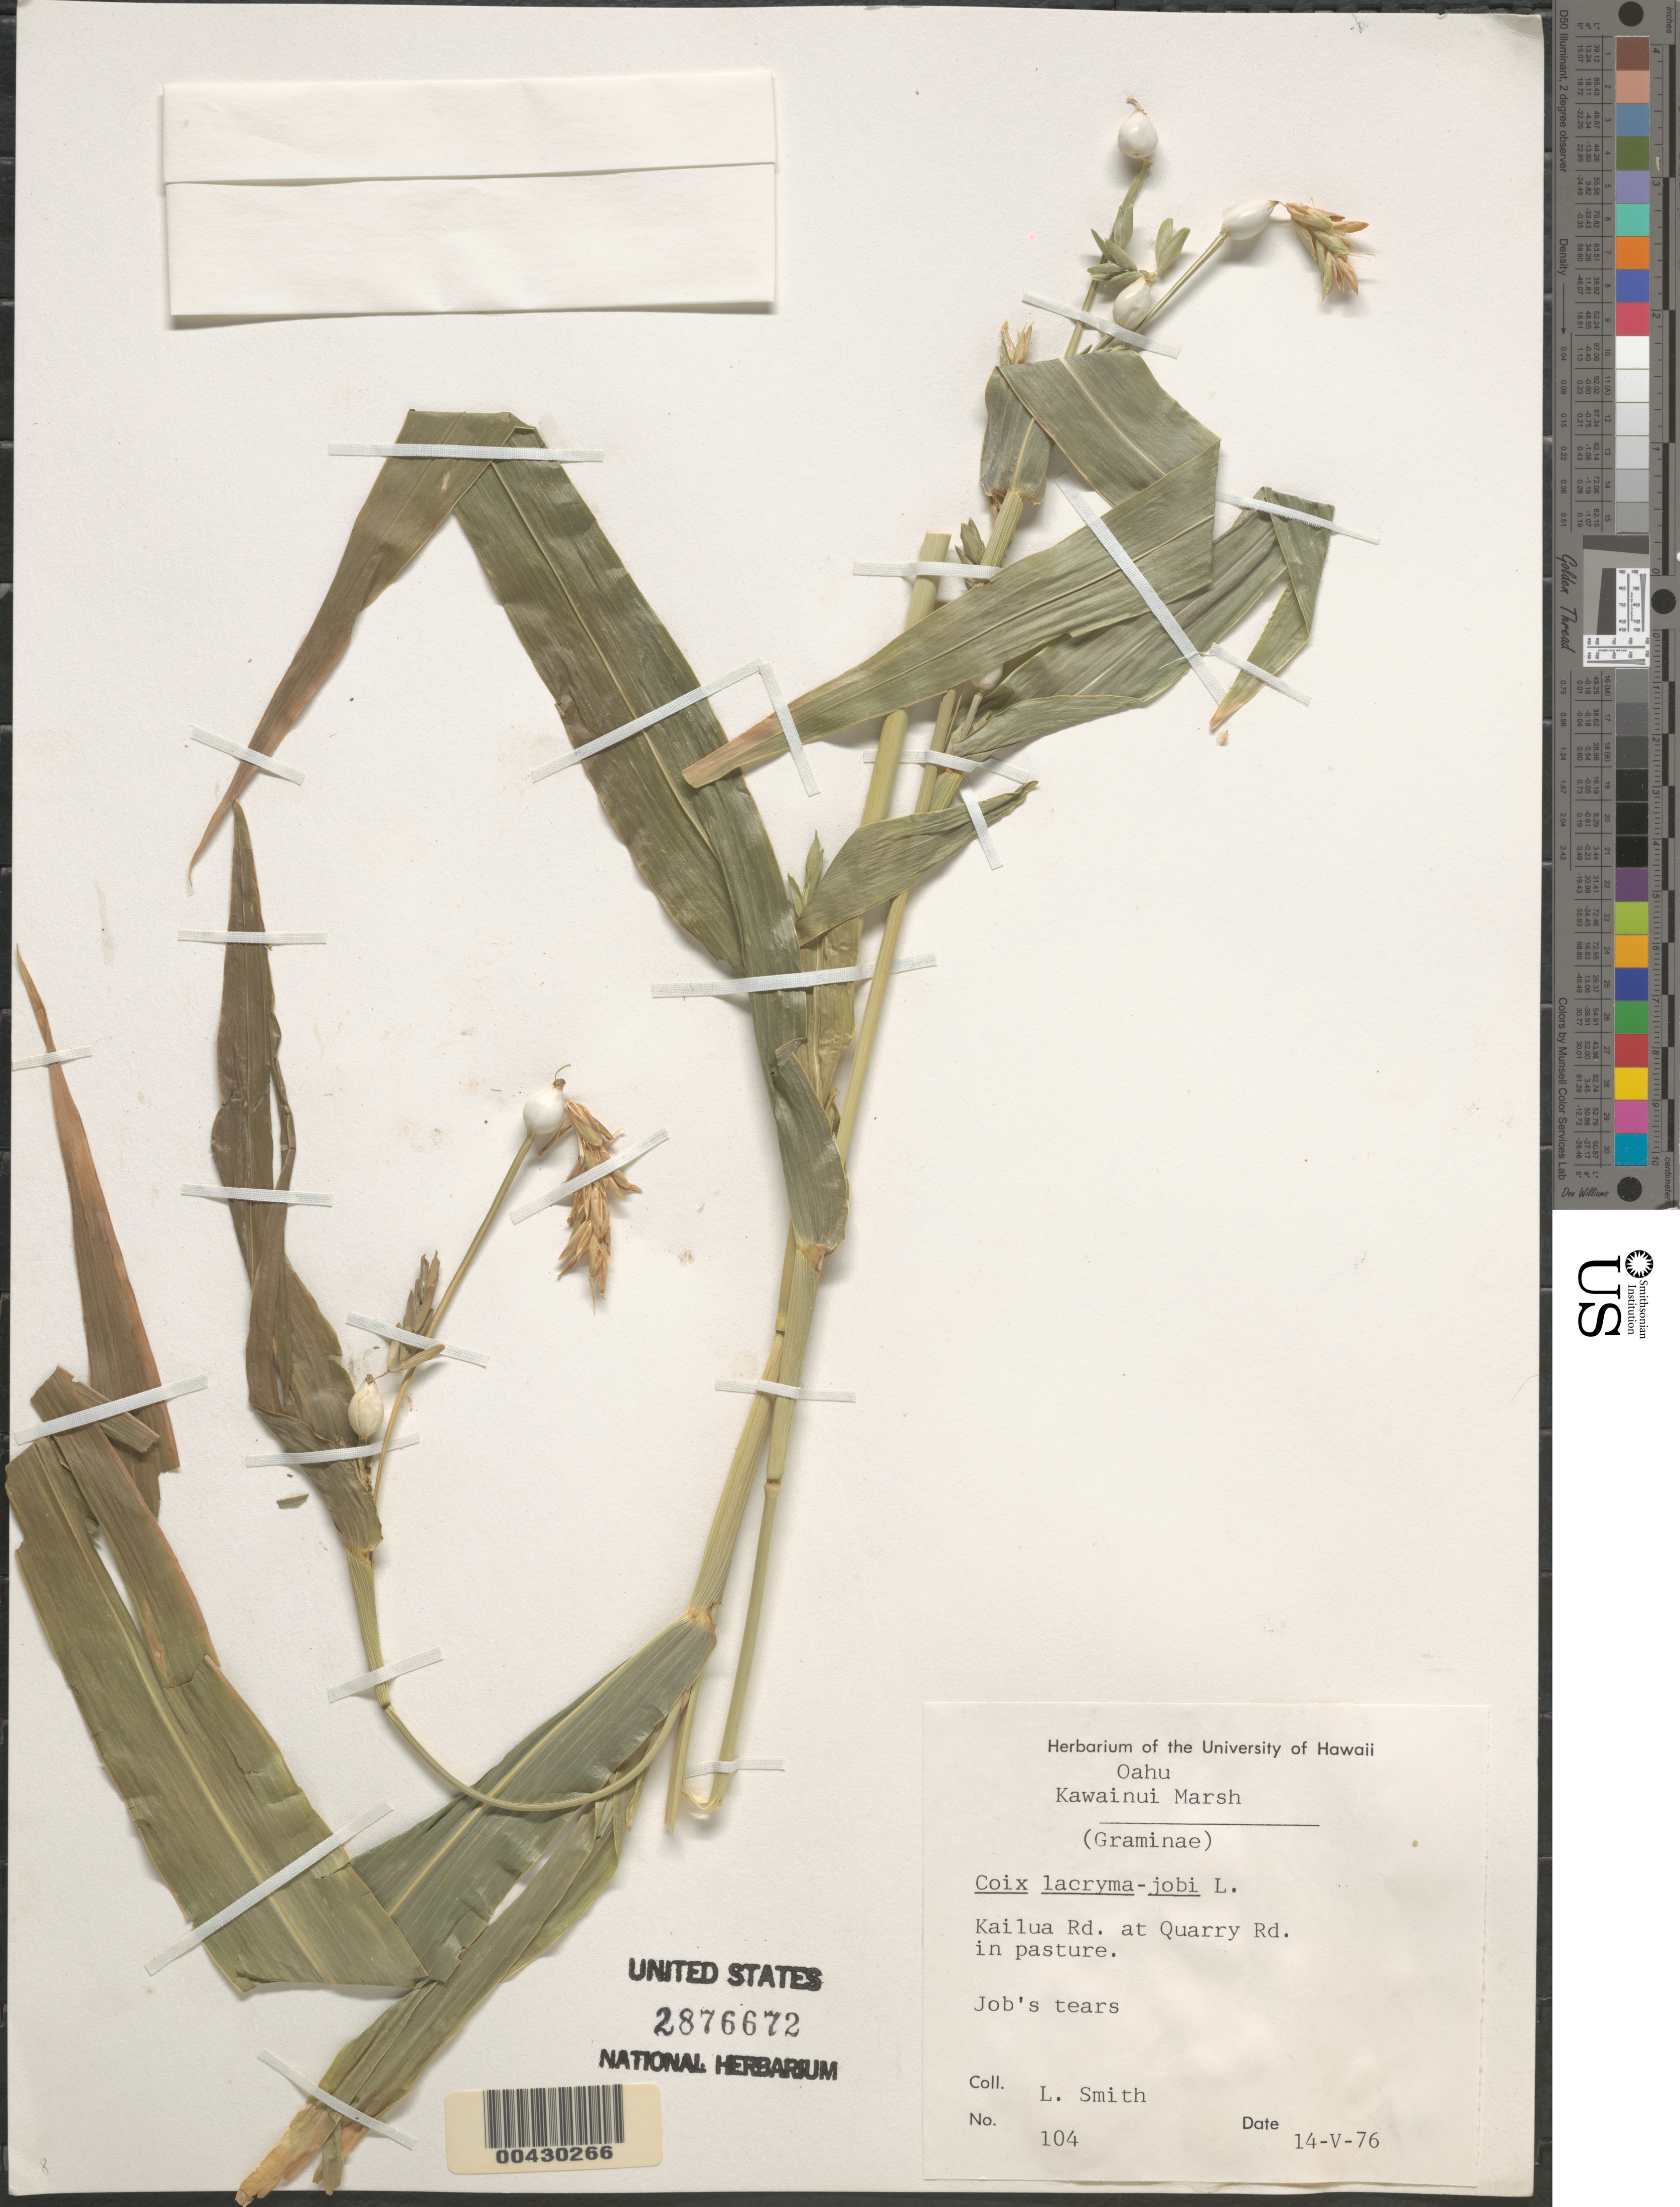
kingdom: Plantae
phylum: Tracheophyta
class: Liliopsida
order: Poales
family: Poaceae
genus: Coix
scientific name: Coix lacryma-jobi var. lacryma-jobi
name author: L.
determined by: Faccenda, K.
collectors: L. Smith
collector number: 104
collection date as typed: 14 May 1976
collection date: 1976-05-14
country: United States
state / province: Hawaii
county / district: Honolulu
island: Oahu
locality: Kawainui Marsh. Kailua Road at Quarry Road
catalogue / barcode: US 2876672